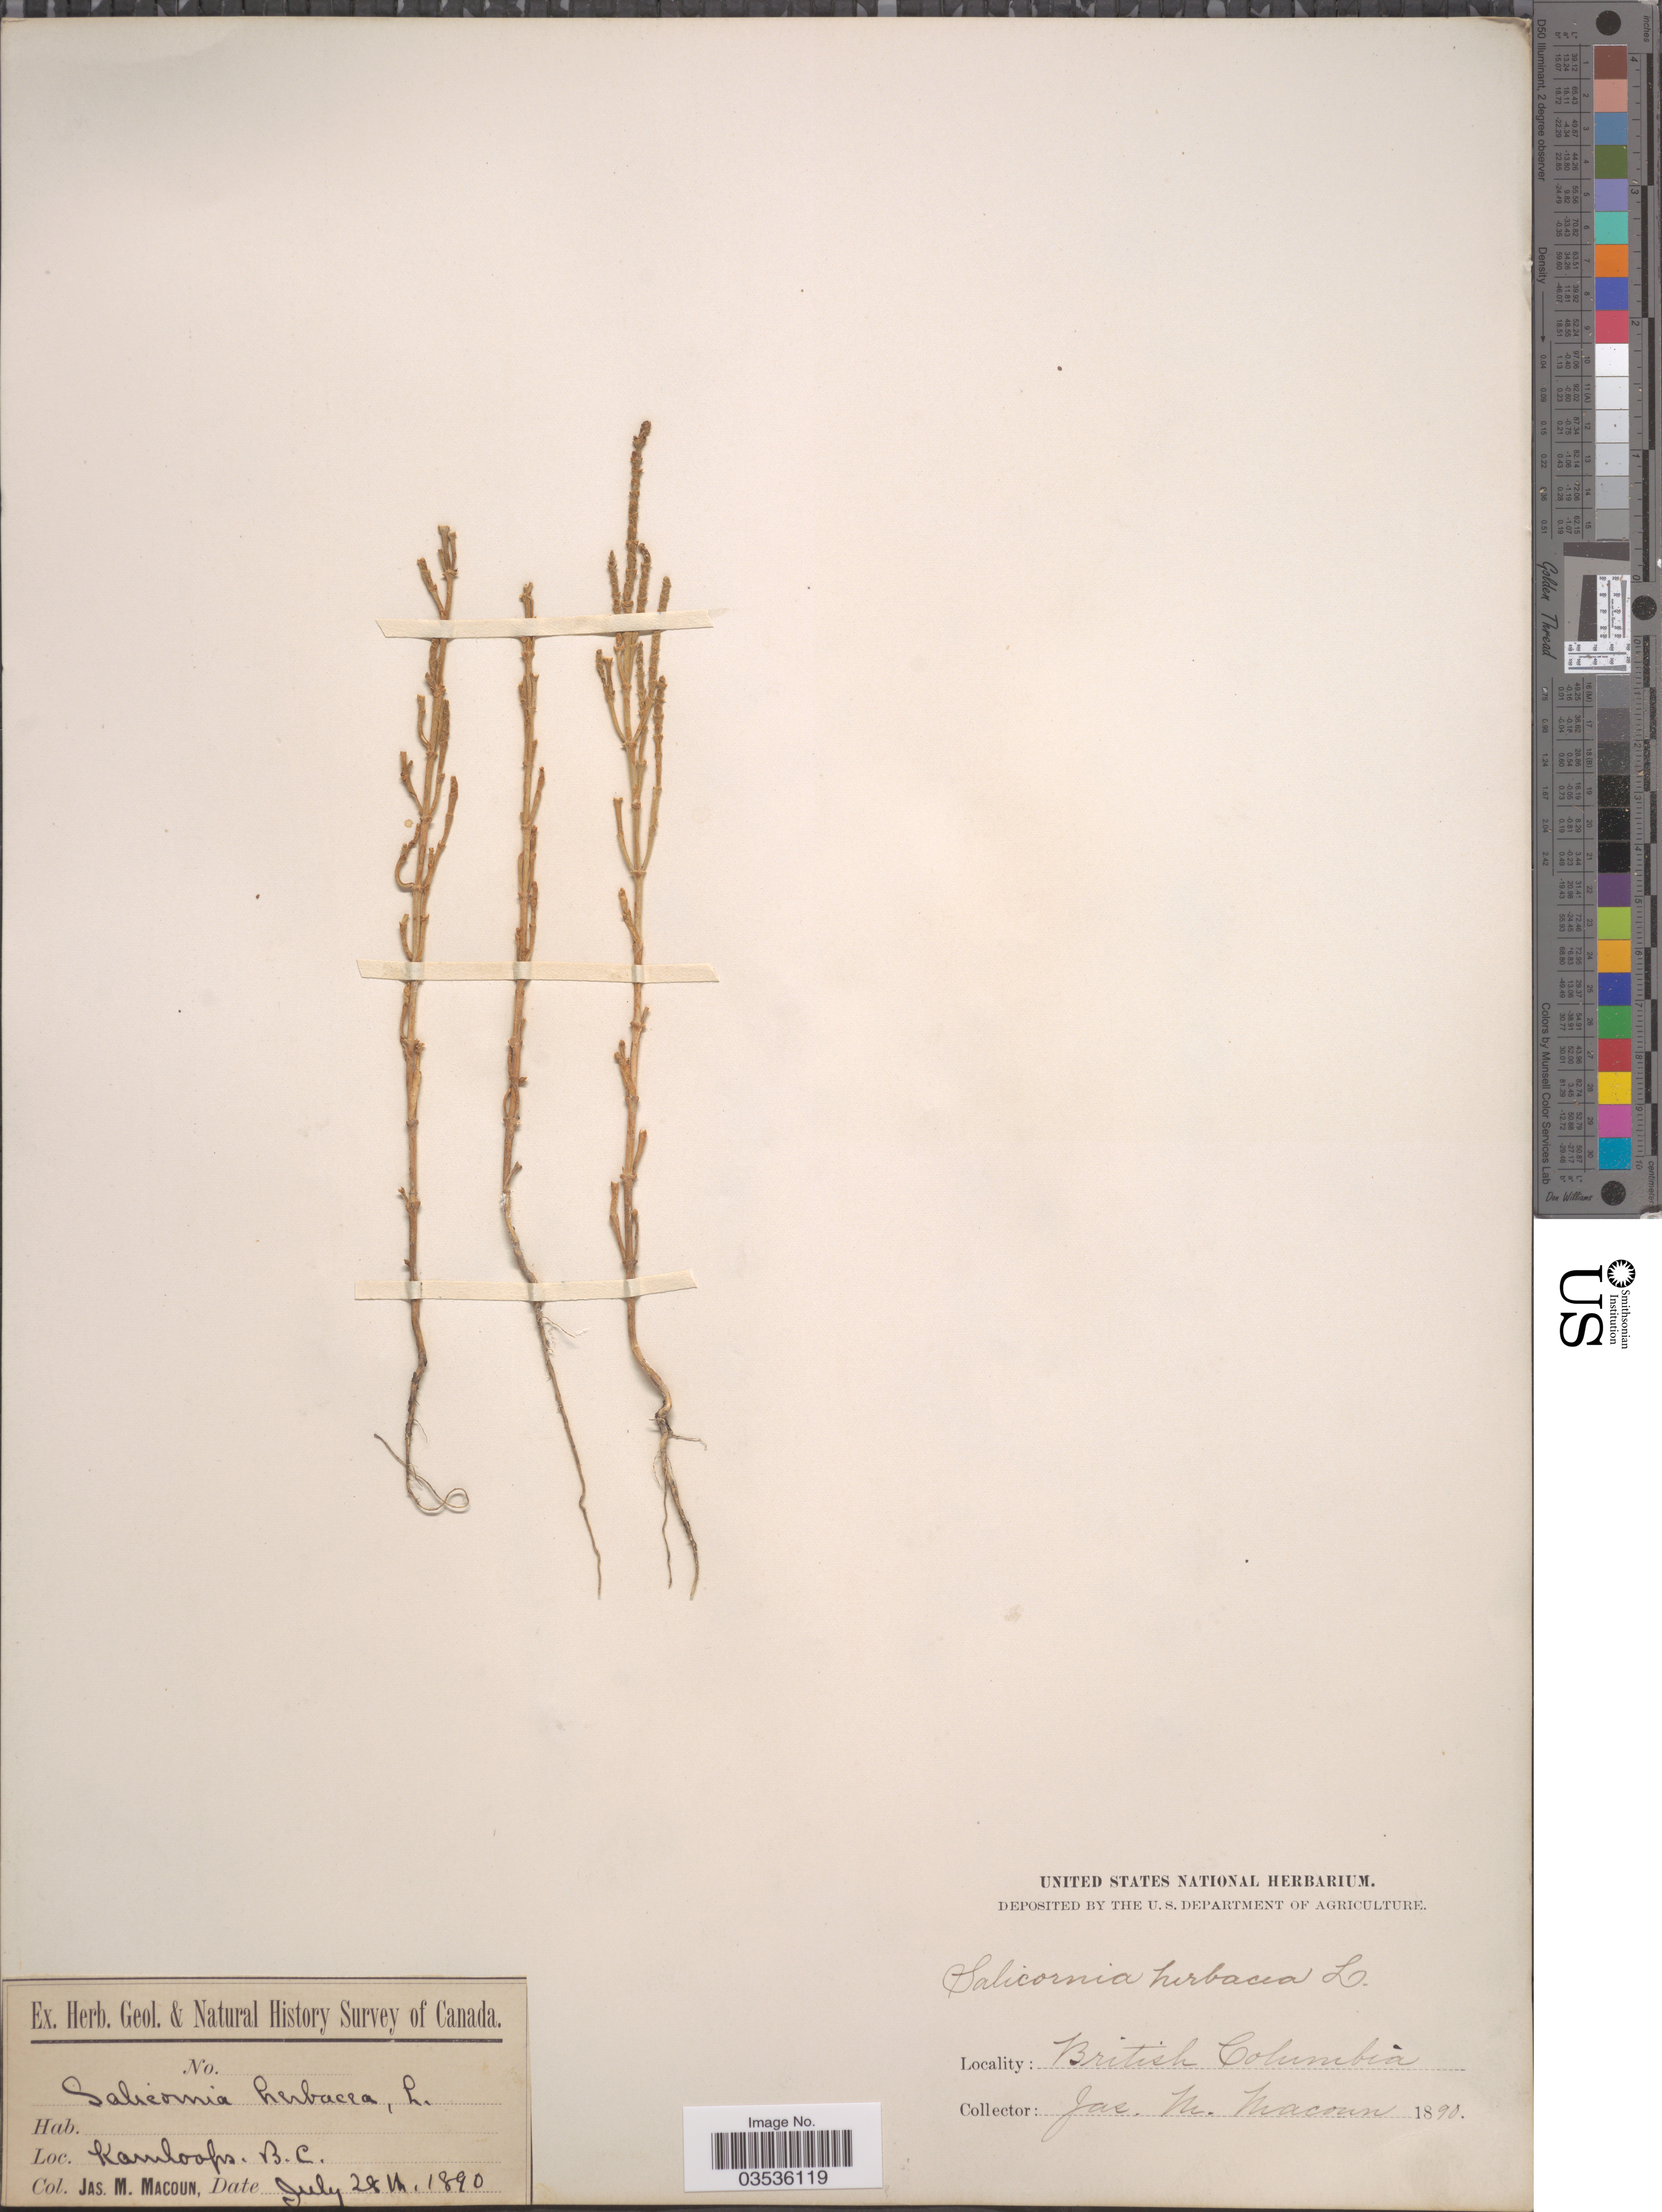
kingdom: Plantae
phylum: Tracheophyta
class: Magnoliopsida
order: Caryophyllales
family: Amaranthaceae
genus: Salicornia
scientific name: Salicornia europaea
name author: L.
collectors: J. M. Macoun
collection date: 1890-07-28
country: Canada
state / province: British Columbia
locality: Kamloops.